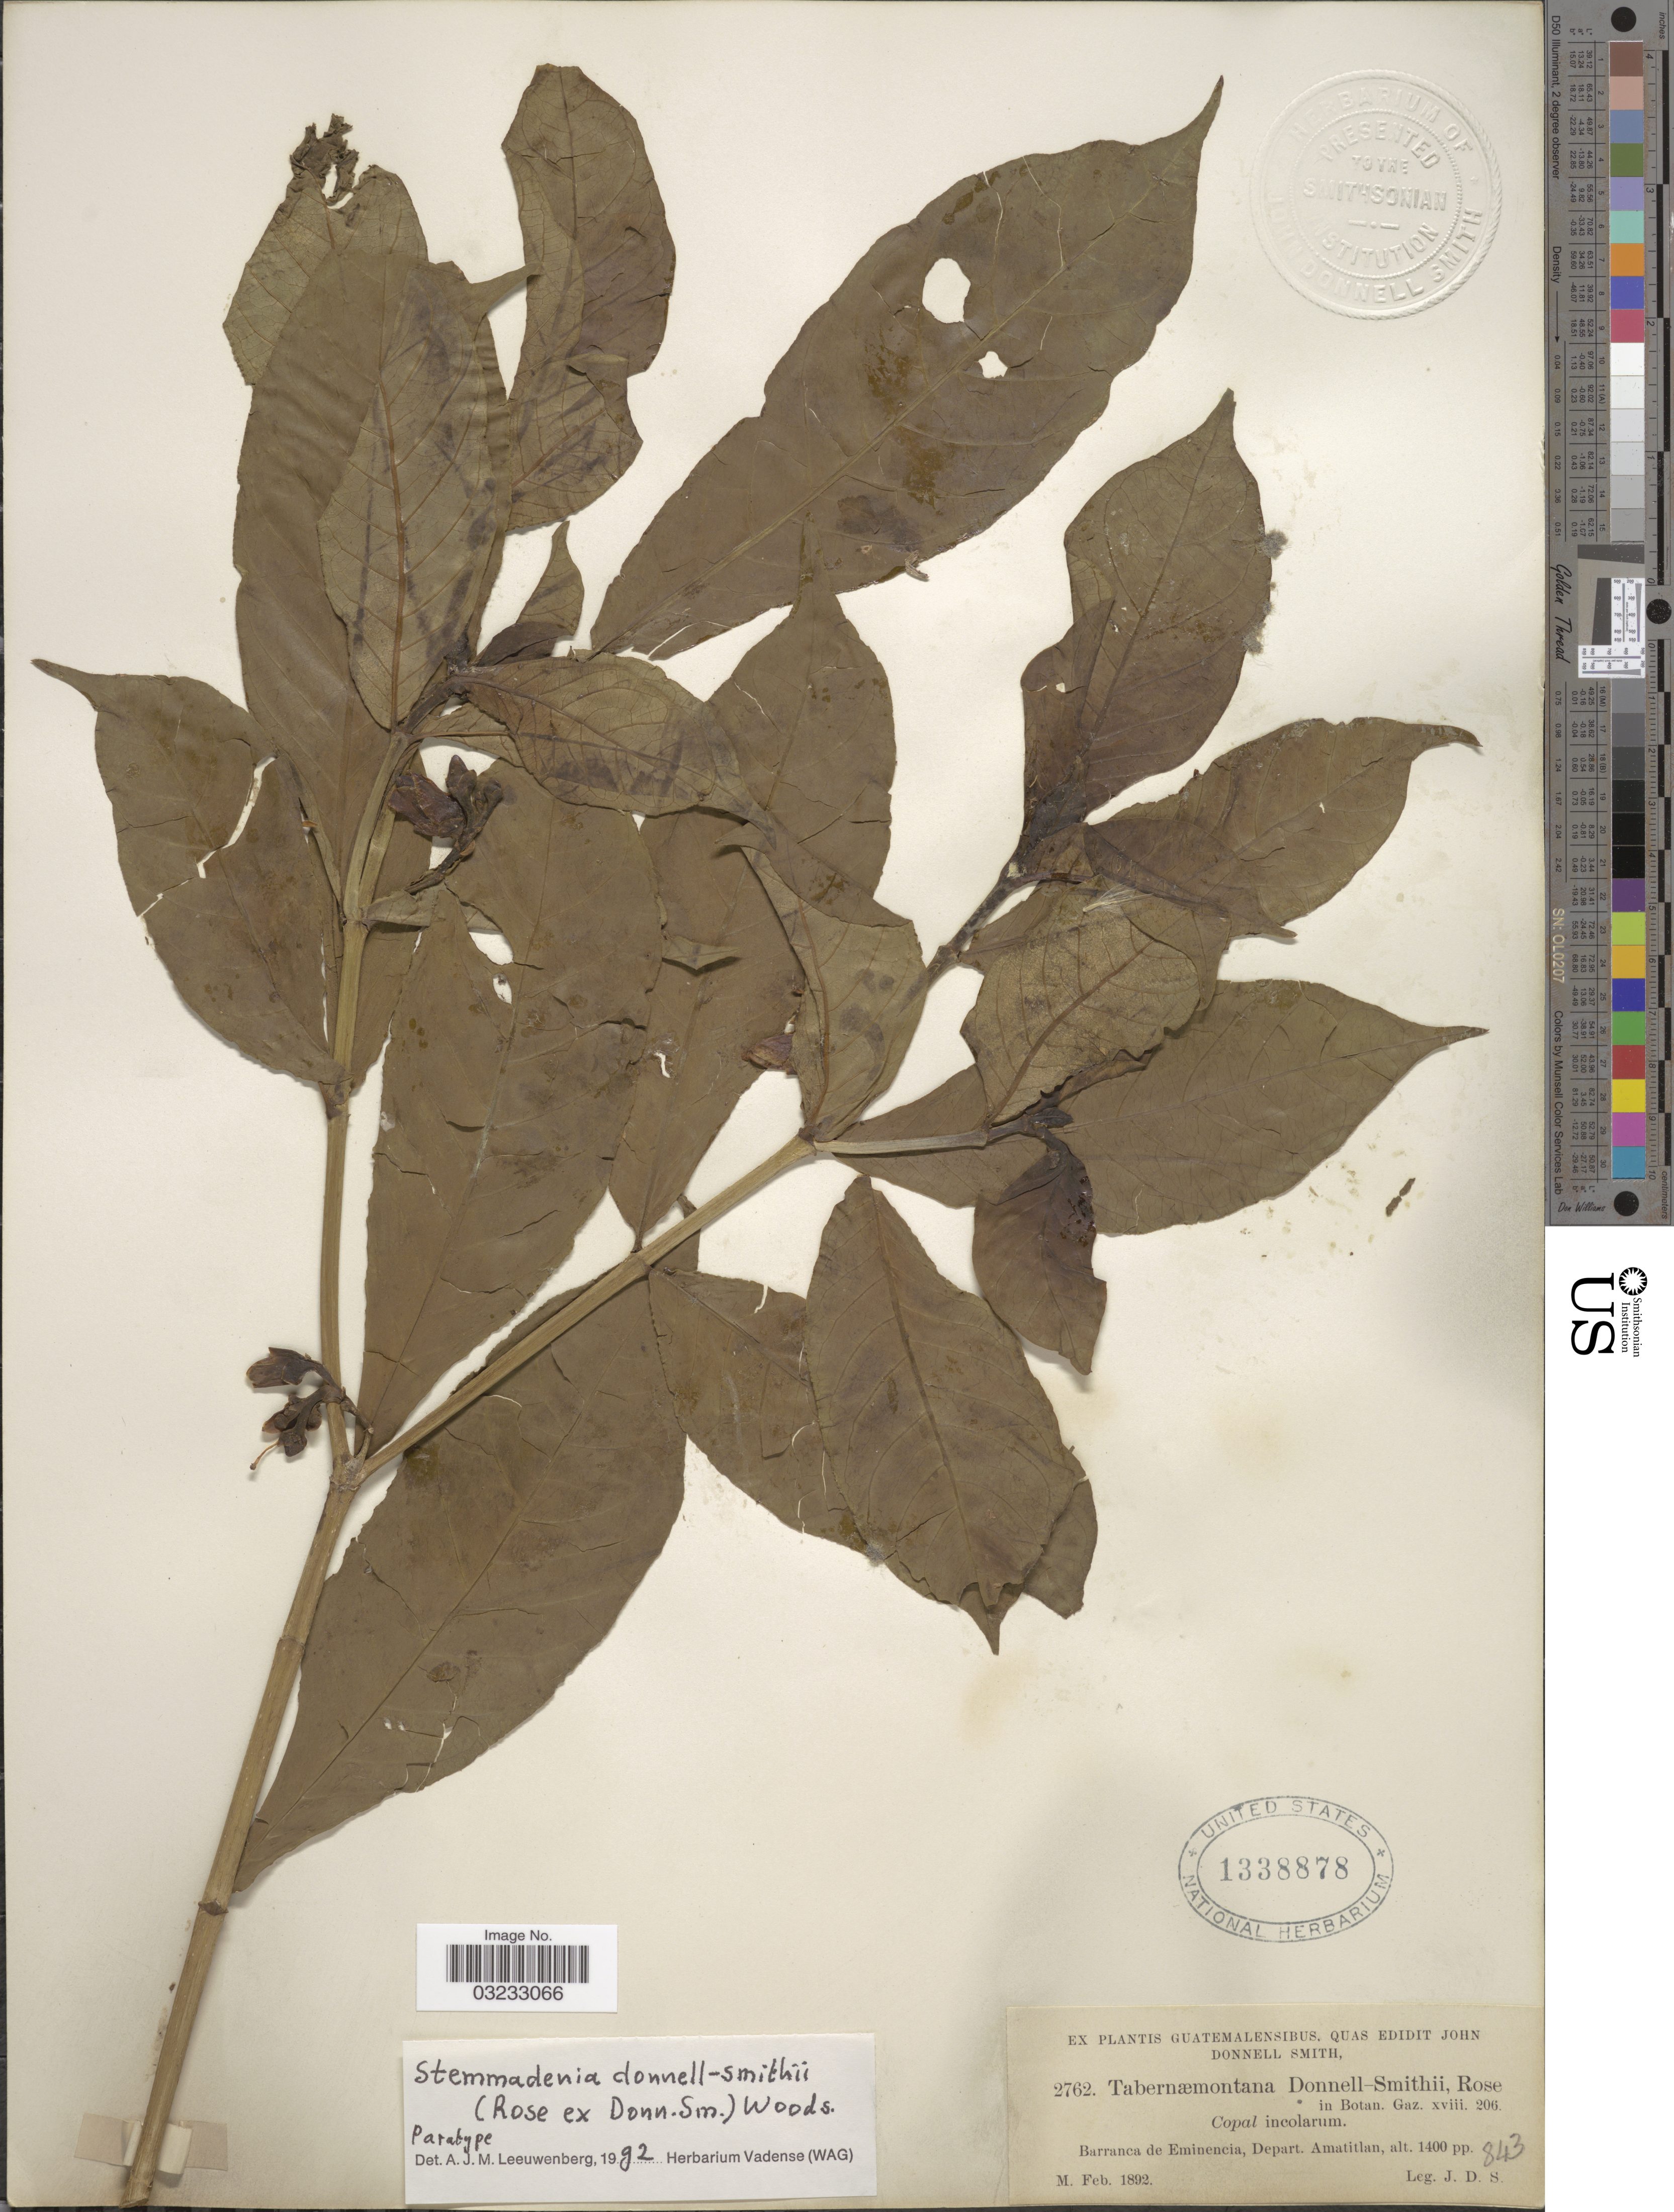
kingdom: Plantae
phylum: Tracheophyta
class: Magnoliopsida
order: Gentianales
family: Apocynaceae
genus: Stemmadenia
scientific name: Stemmadenia donnell-smithii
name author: (Rose ex Donn. Sm.) Woodson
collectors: J. Donnell Smith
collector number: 2762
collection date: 1892-02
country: Guatemala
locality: Barranca de Eminencia, Depart. Amatitlan.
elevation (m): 427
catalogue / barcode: US 1338878